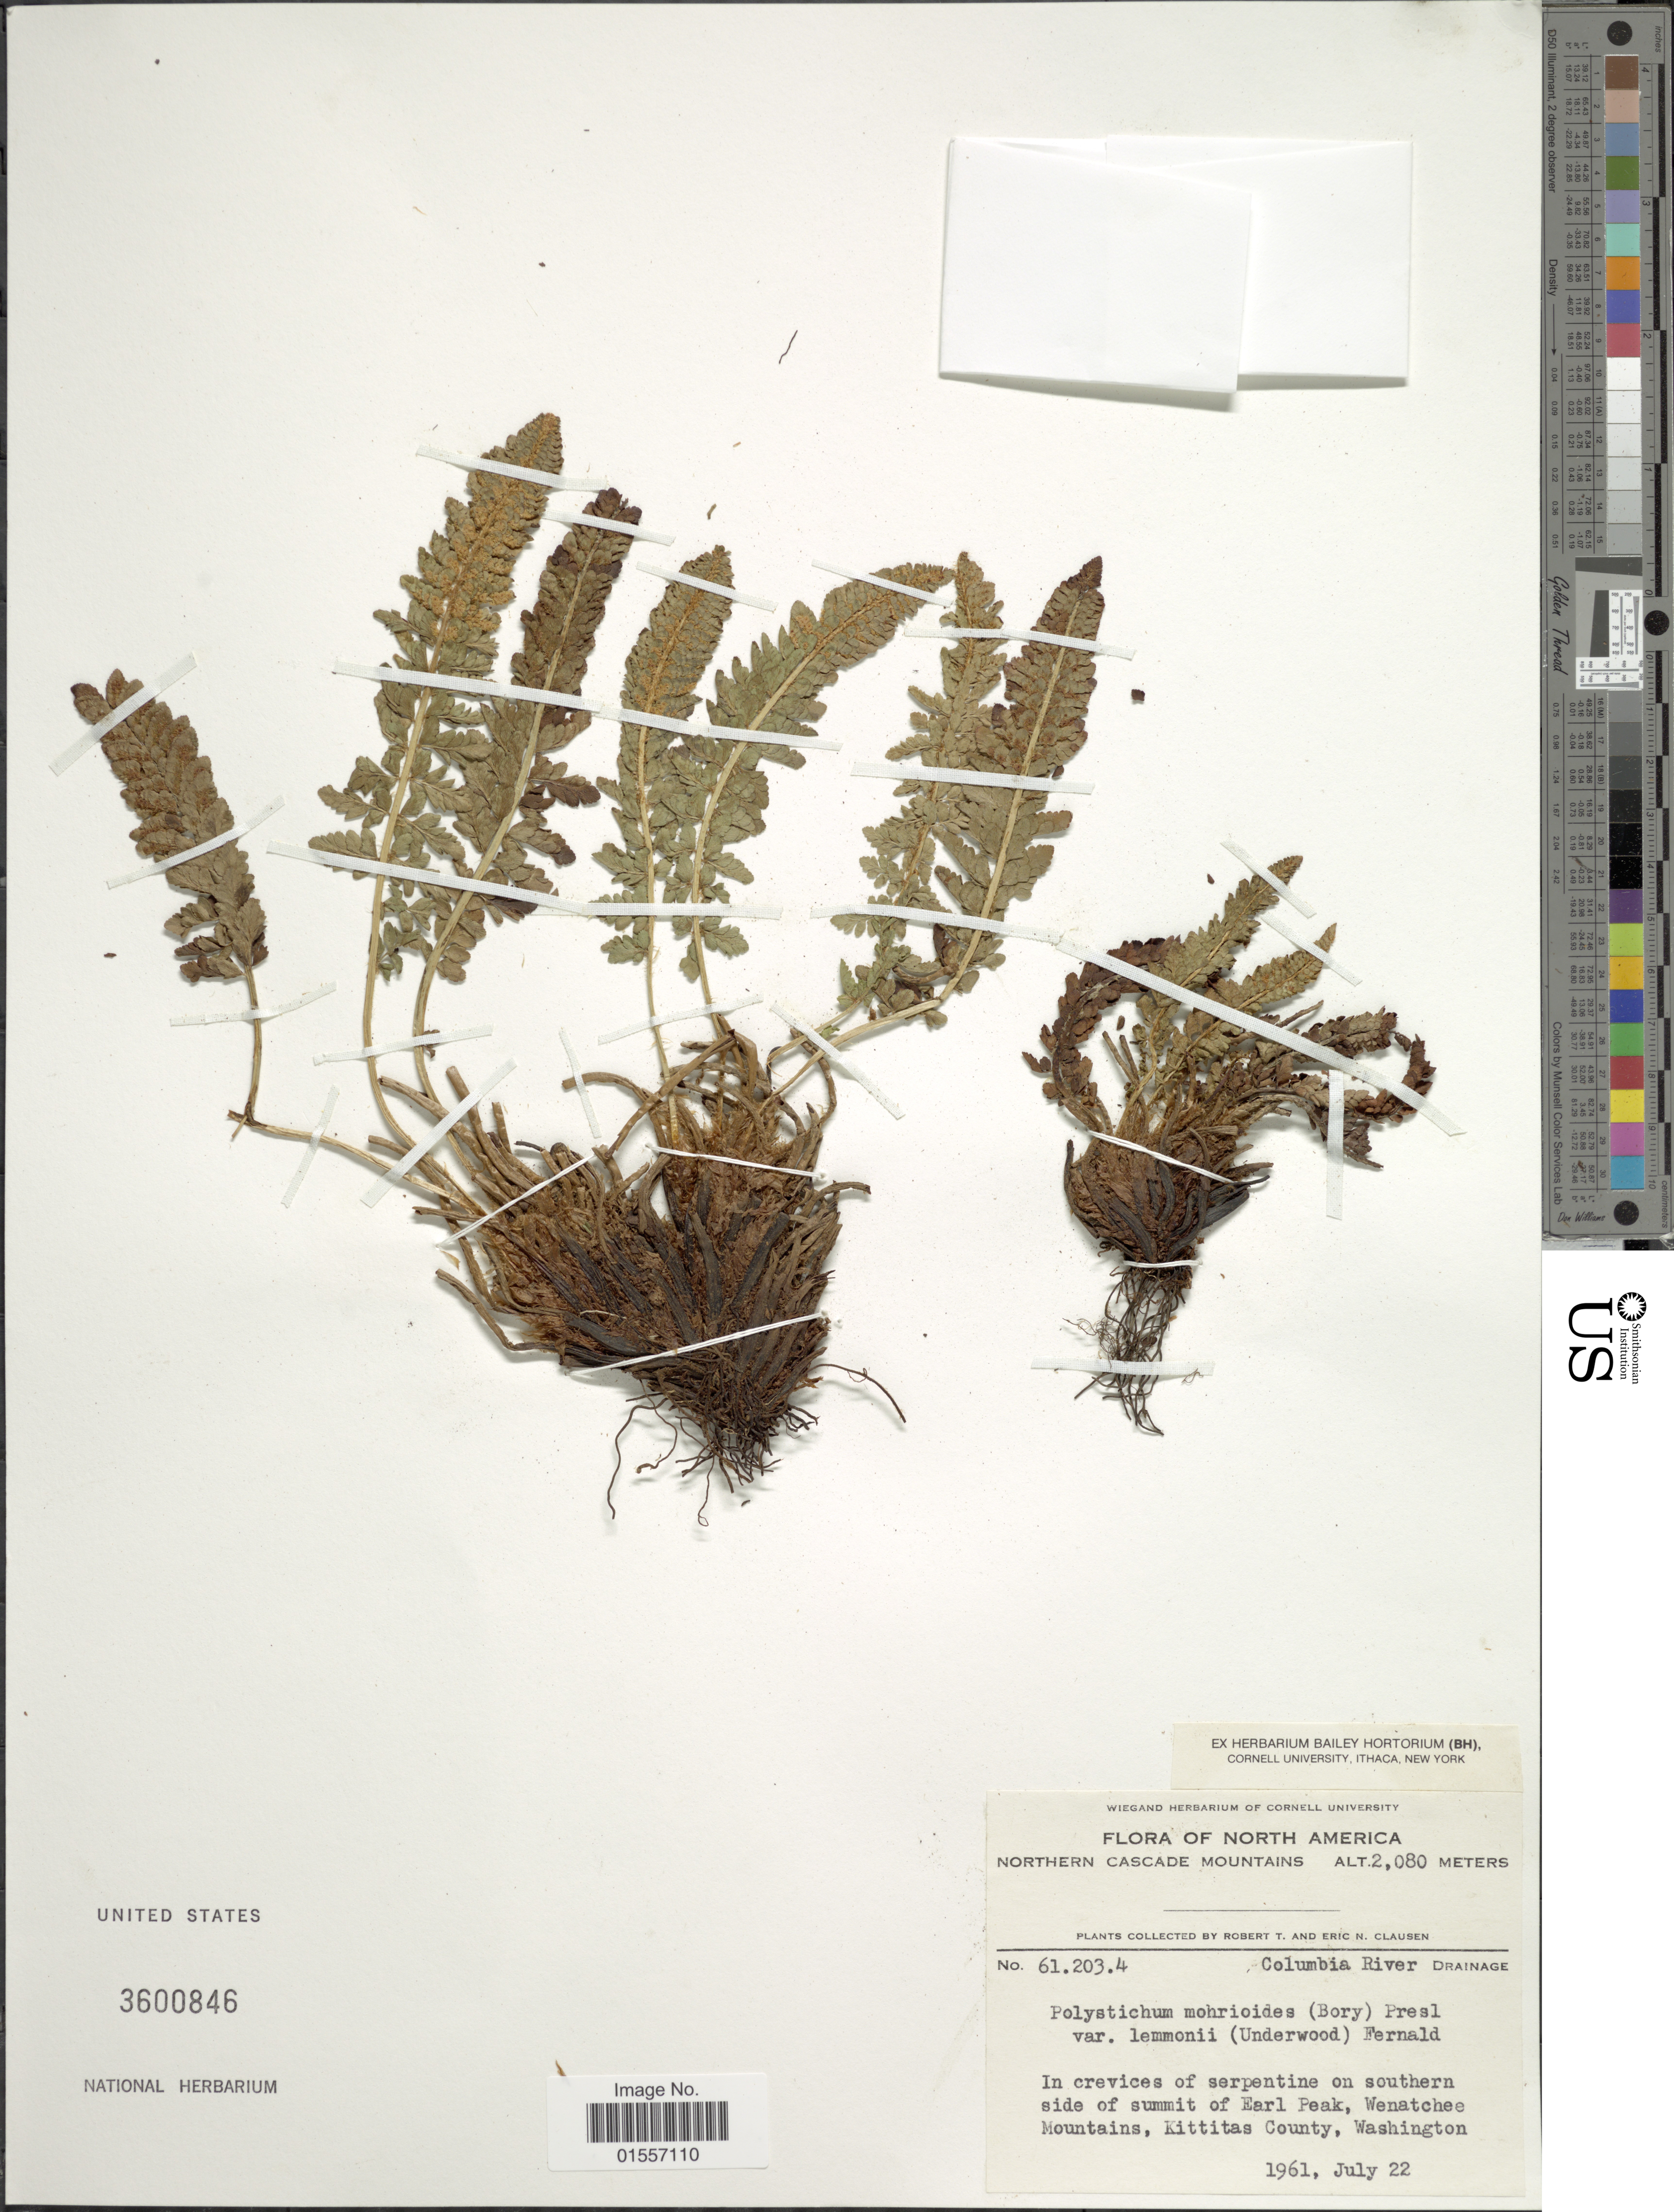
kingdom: Plantae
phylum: Tracheophyta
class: Polypodiopsida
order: Polypodiales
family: Dryopteridaceae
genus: Polystichum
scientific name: Polystichum lemmonii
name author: Underw.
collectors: R. T. Clausen & E. Clausen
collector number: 61 203 4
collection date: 1961-07-22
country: United States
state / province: Washington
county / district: Kittitas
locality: North America, Northern Cascade Mountains. Columbia River drainage. In crevices of serpentine on southern side of summit of Earl Peak, Wenatchee Mountains, Kittitas County, Washington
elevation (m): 2080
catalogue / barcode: US 3600846